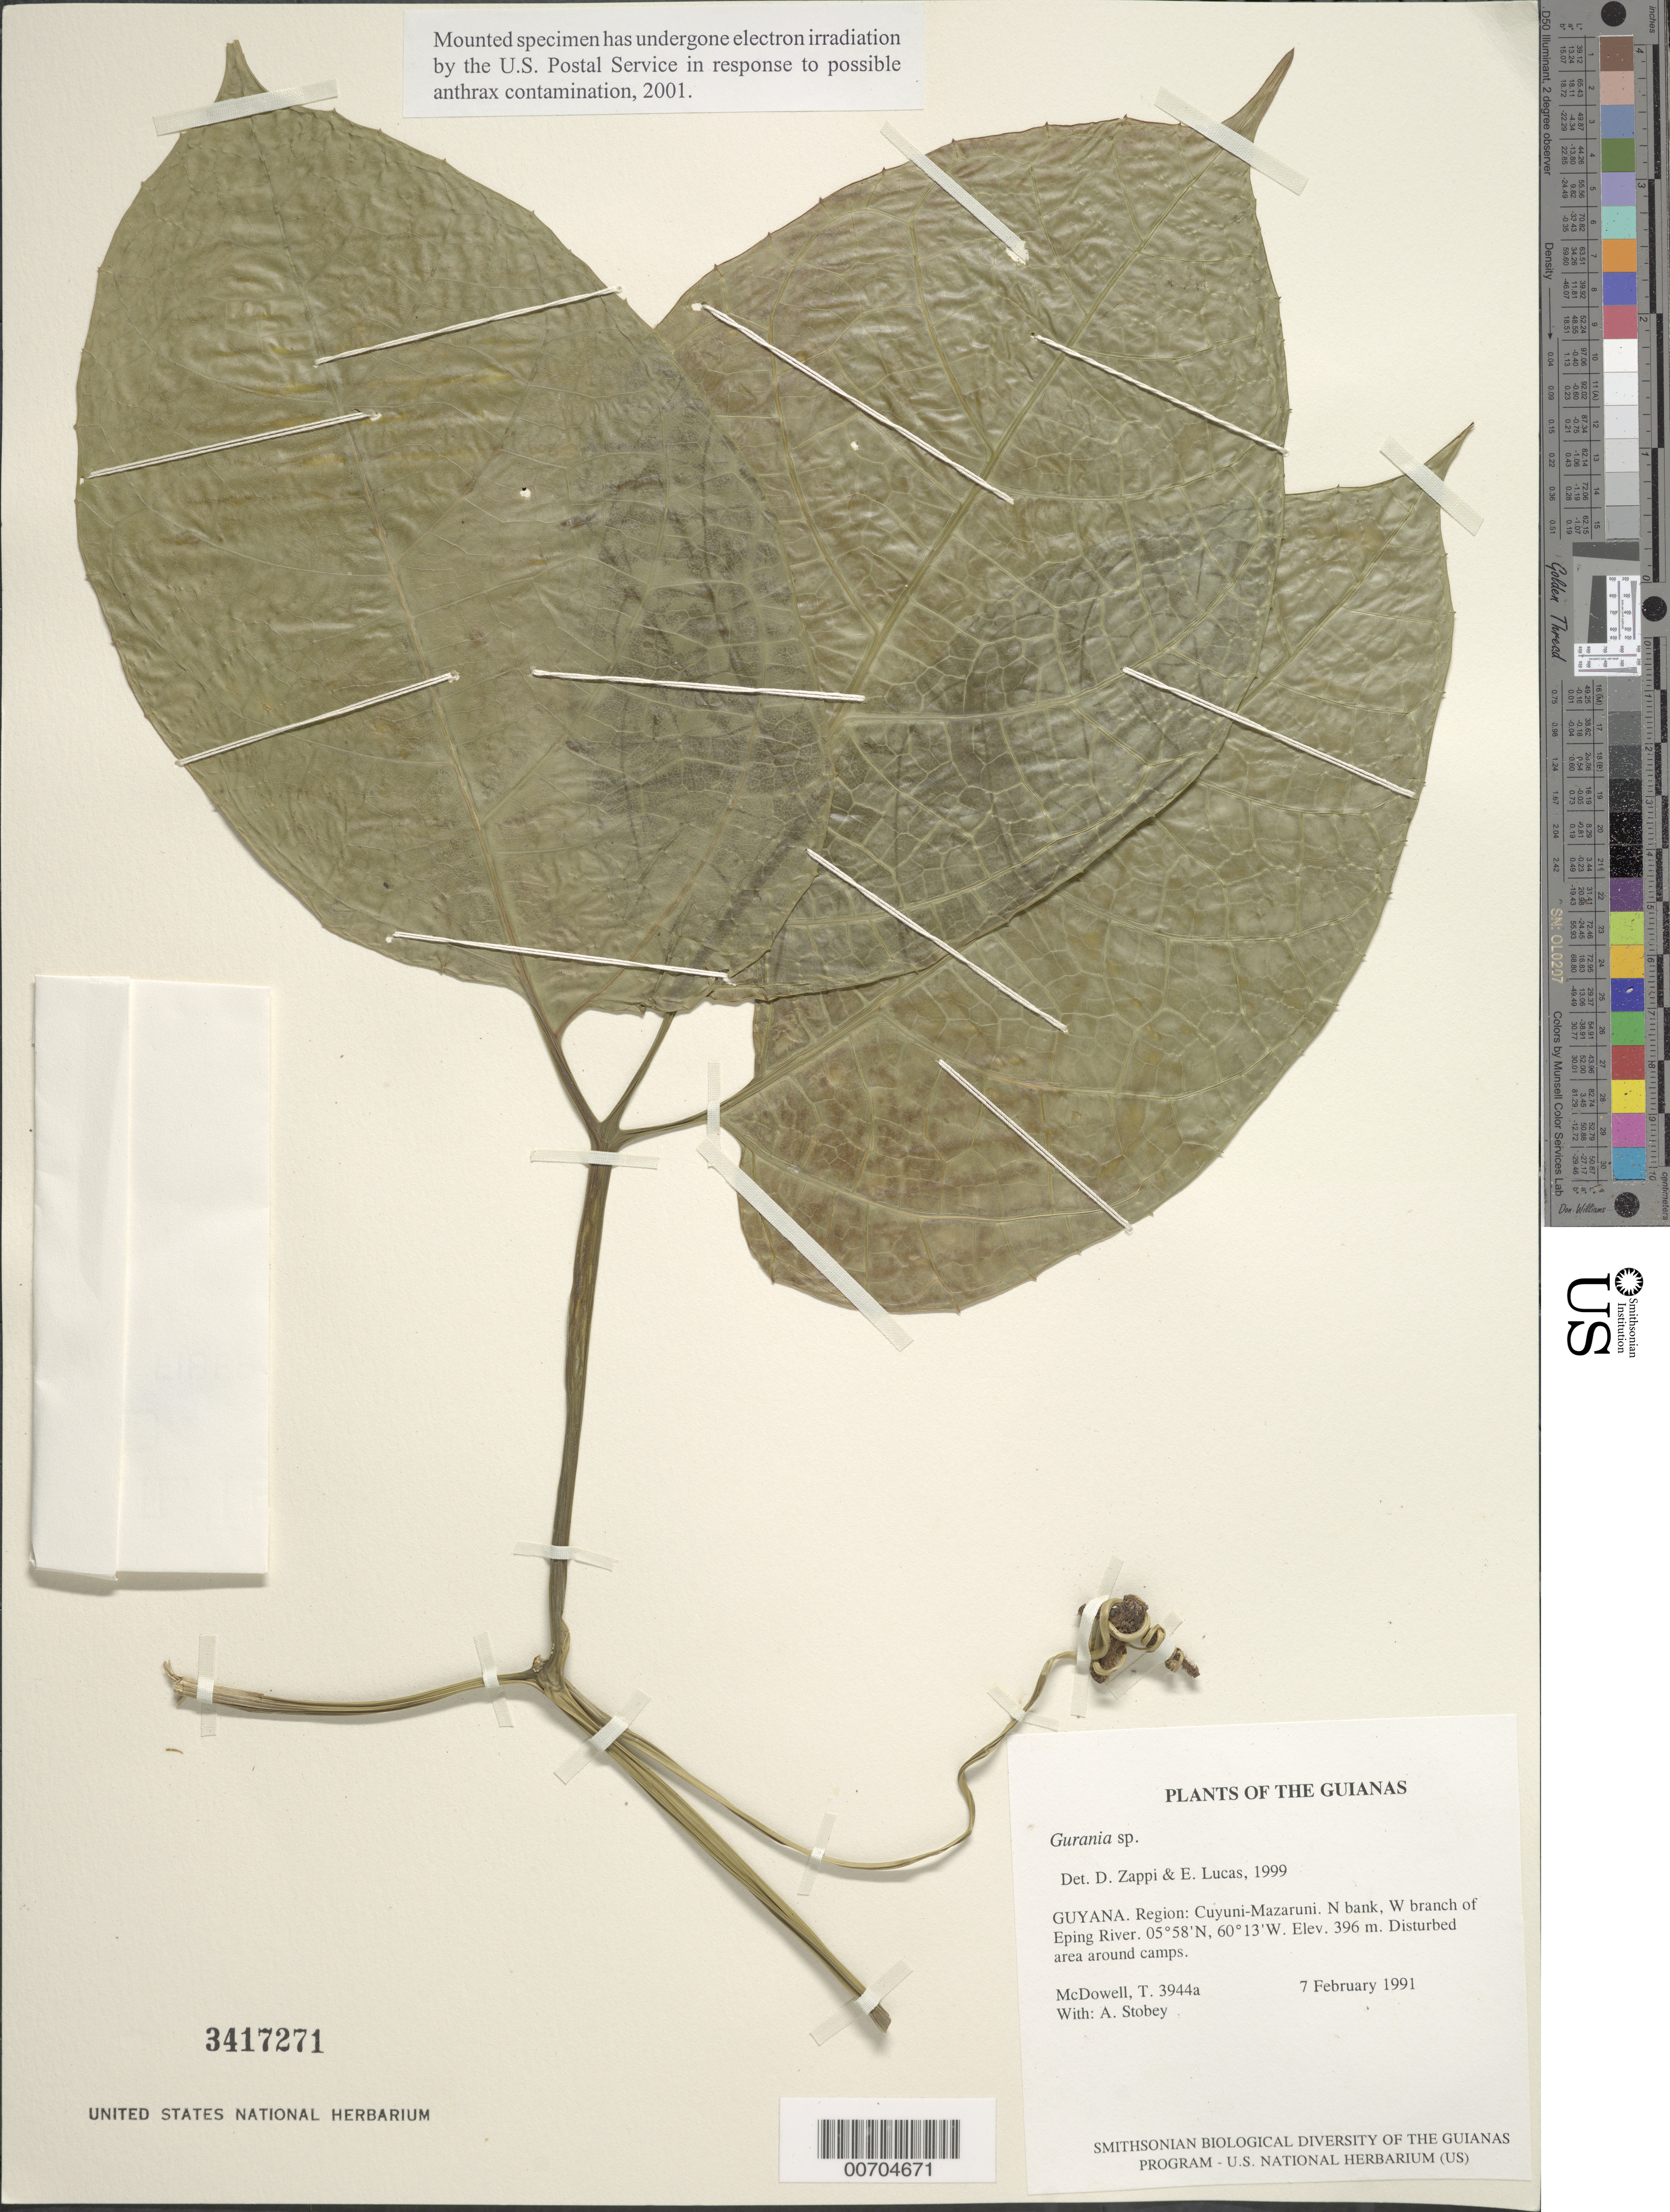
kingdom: Plantae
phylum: Tracheophyta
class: Magnoliopsida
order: Cucurbitales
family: Cucurbitaceae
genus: Gurania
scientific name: Gurania sp.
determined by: Zappi, Daniela C.; Lucas, E.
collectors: T. McDowell & A. Stobey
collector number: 3944 a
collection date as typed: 7 February 1991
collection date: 1991-02-07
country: Guyana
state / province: Cuyuni-Mazaruni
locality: N bank, W branch of Eping River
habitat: Disturbed area around camps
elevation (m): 396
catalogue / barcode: US 3417271